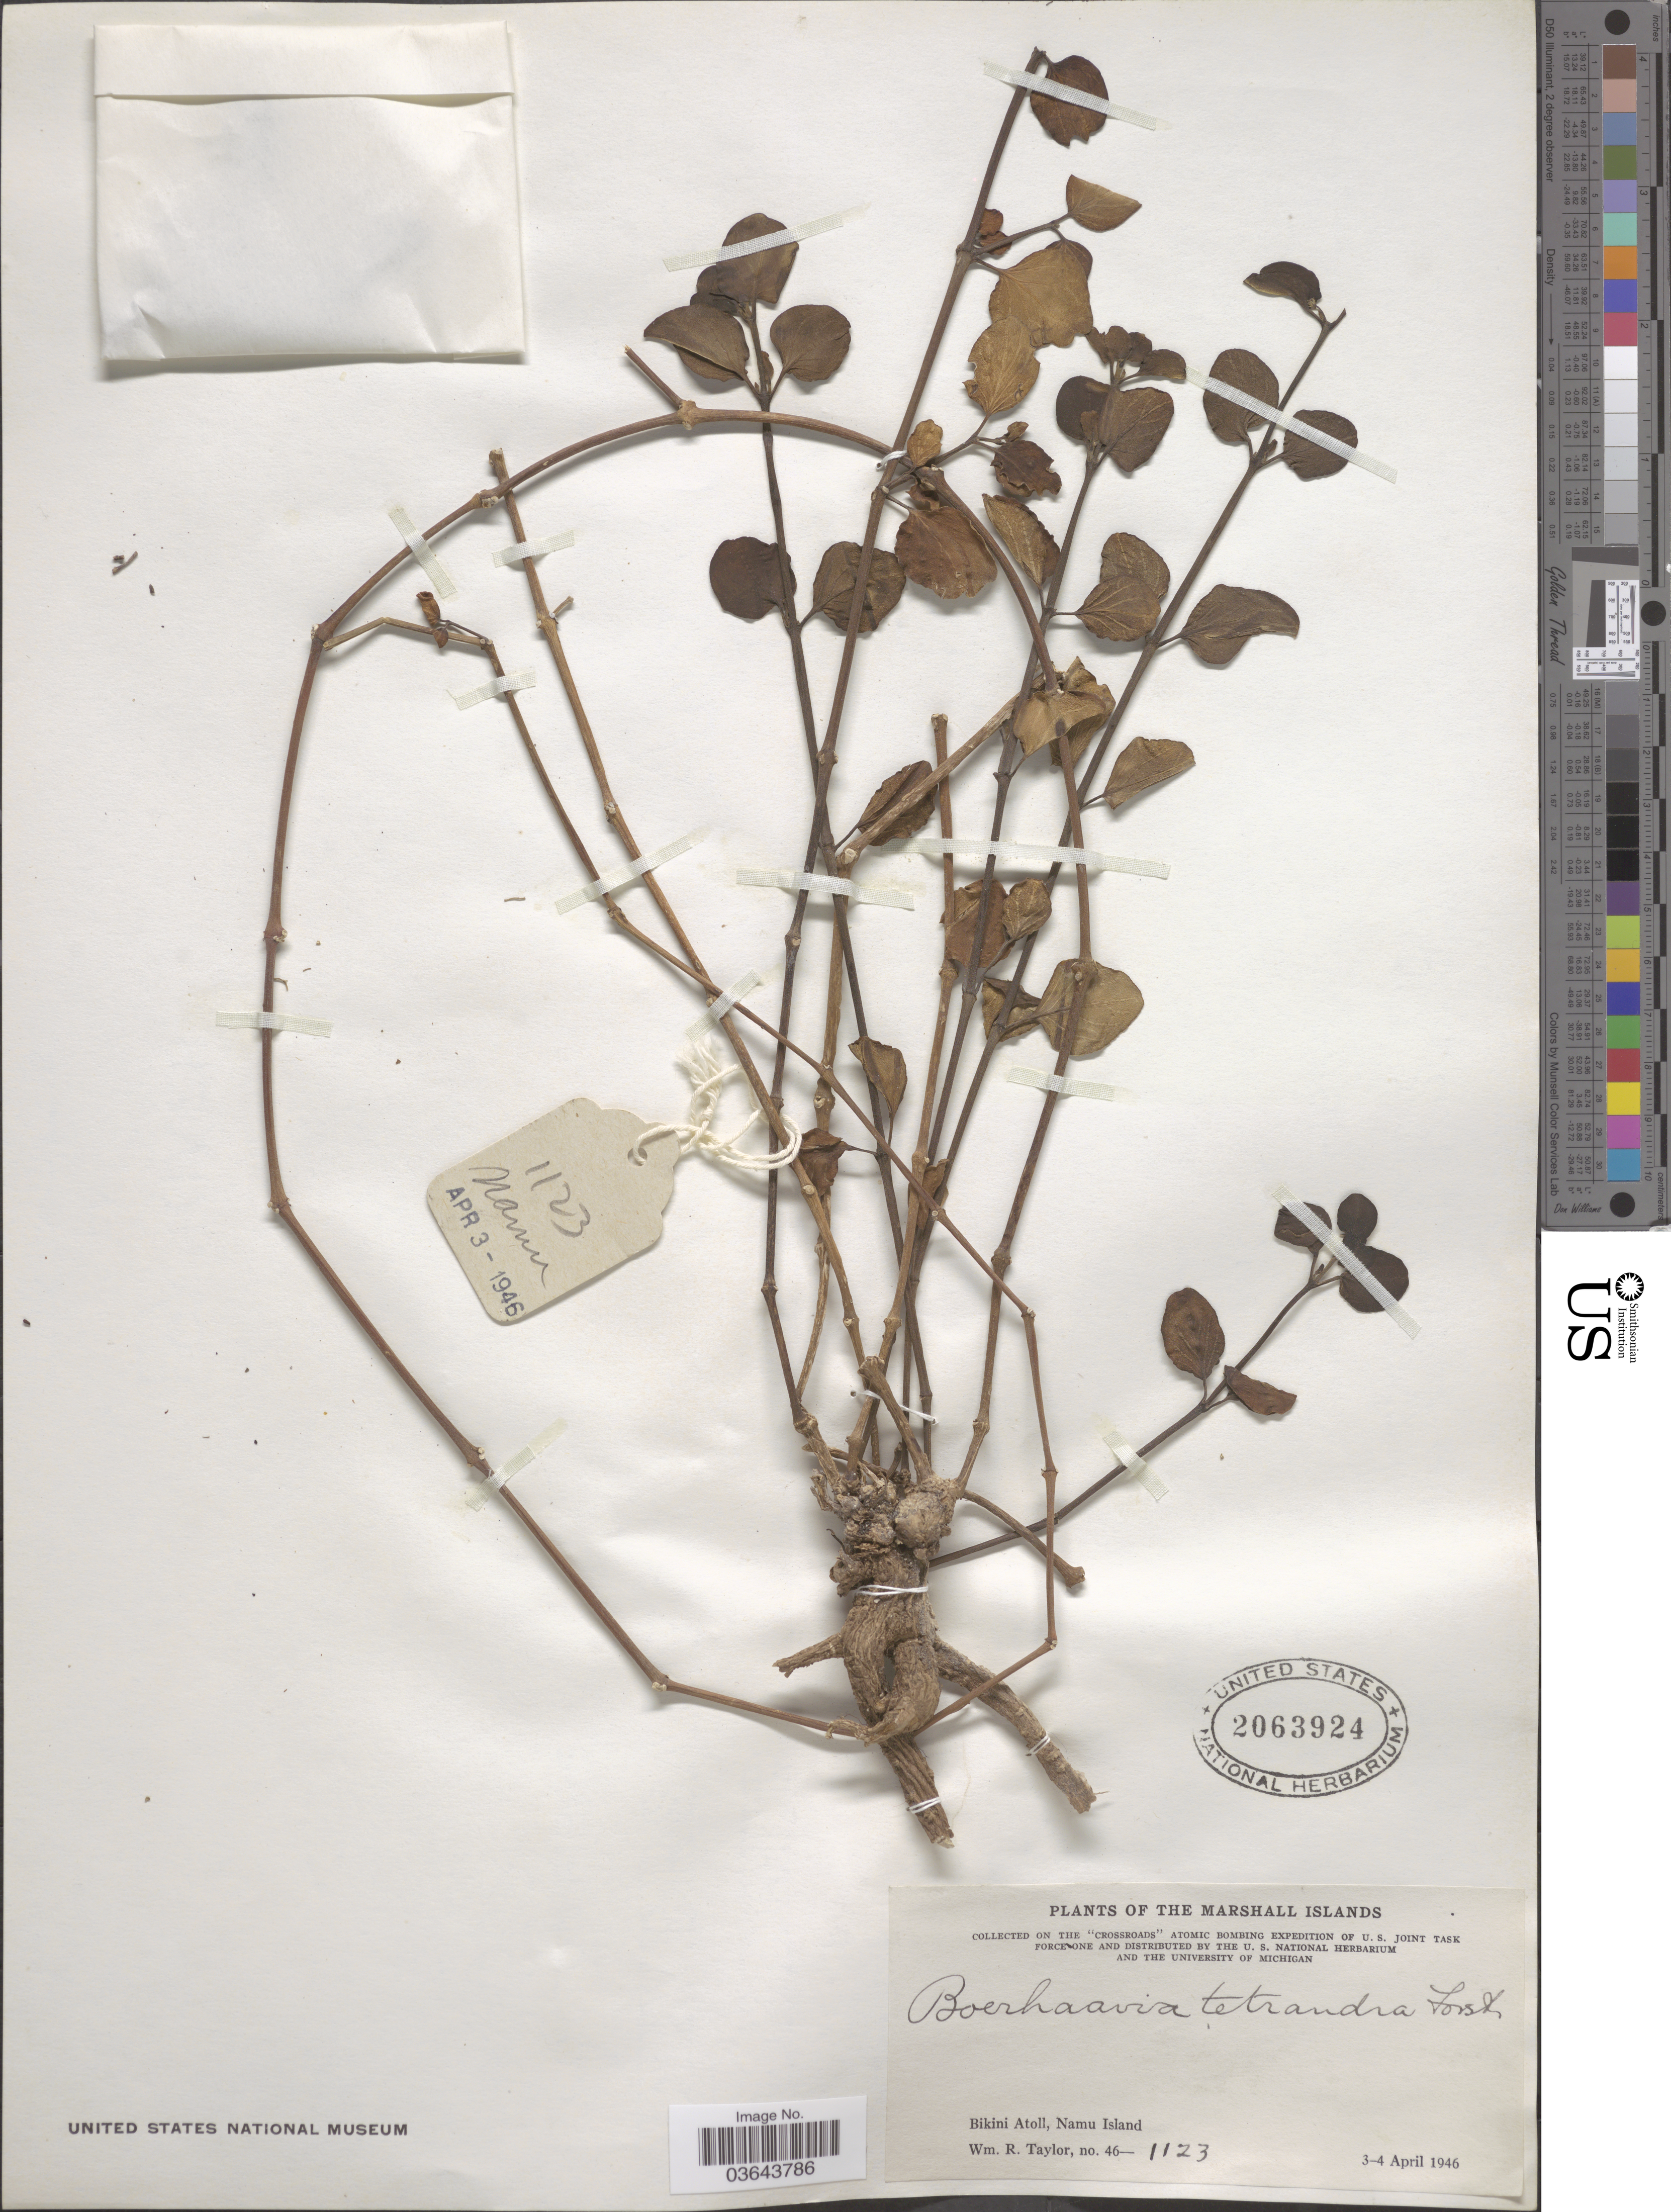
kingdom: Plantae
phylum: Tracheophyta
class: Magnoliopsida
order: Caryophyllales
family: Nyctaginaceae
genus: Boerhavia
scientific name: Boerhavia tetrandra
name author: G. Forst.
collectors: W. R. Taylor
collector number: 46-1123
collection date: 1946-04-03/1946-04-04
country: Marshall Islands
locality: Bikini Atoll, Namu Island.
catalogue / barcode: US 2063924